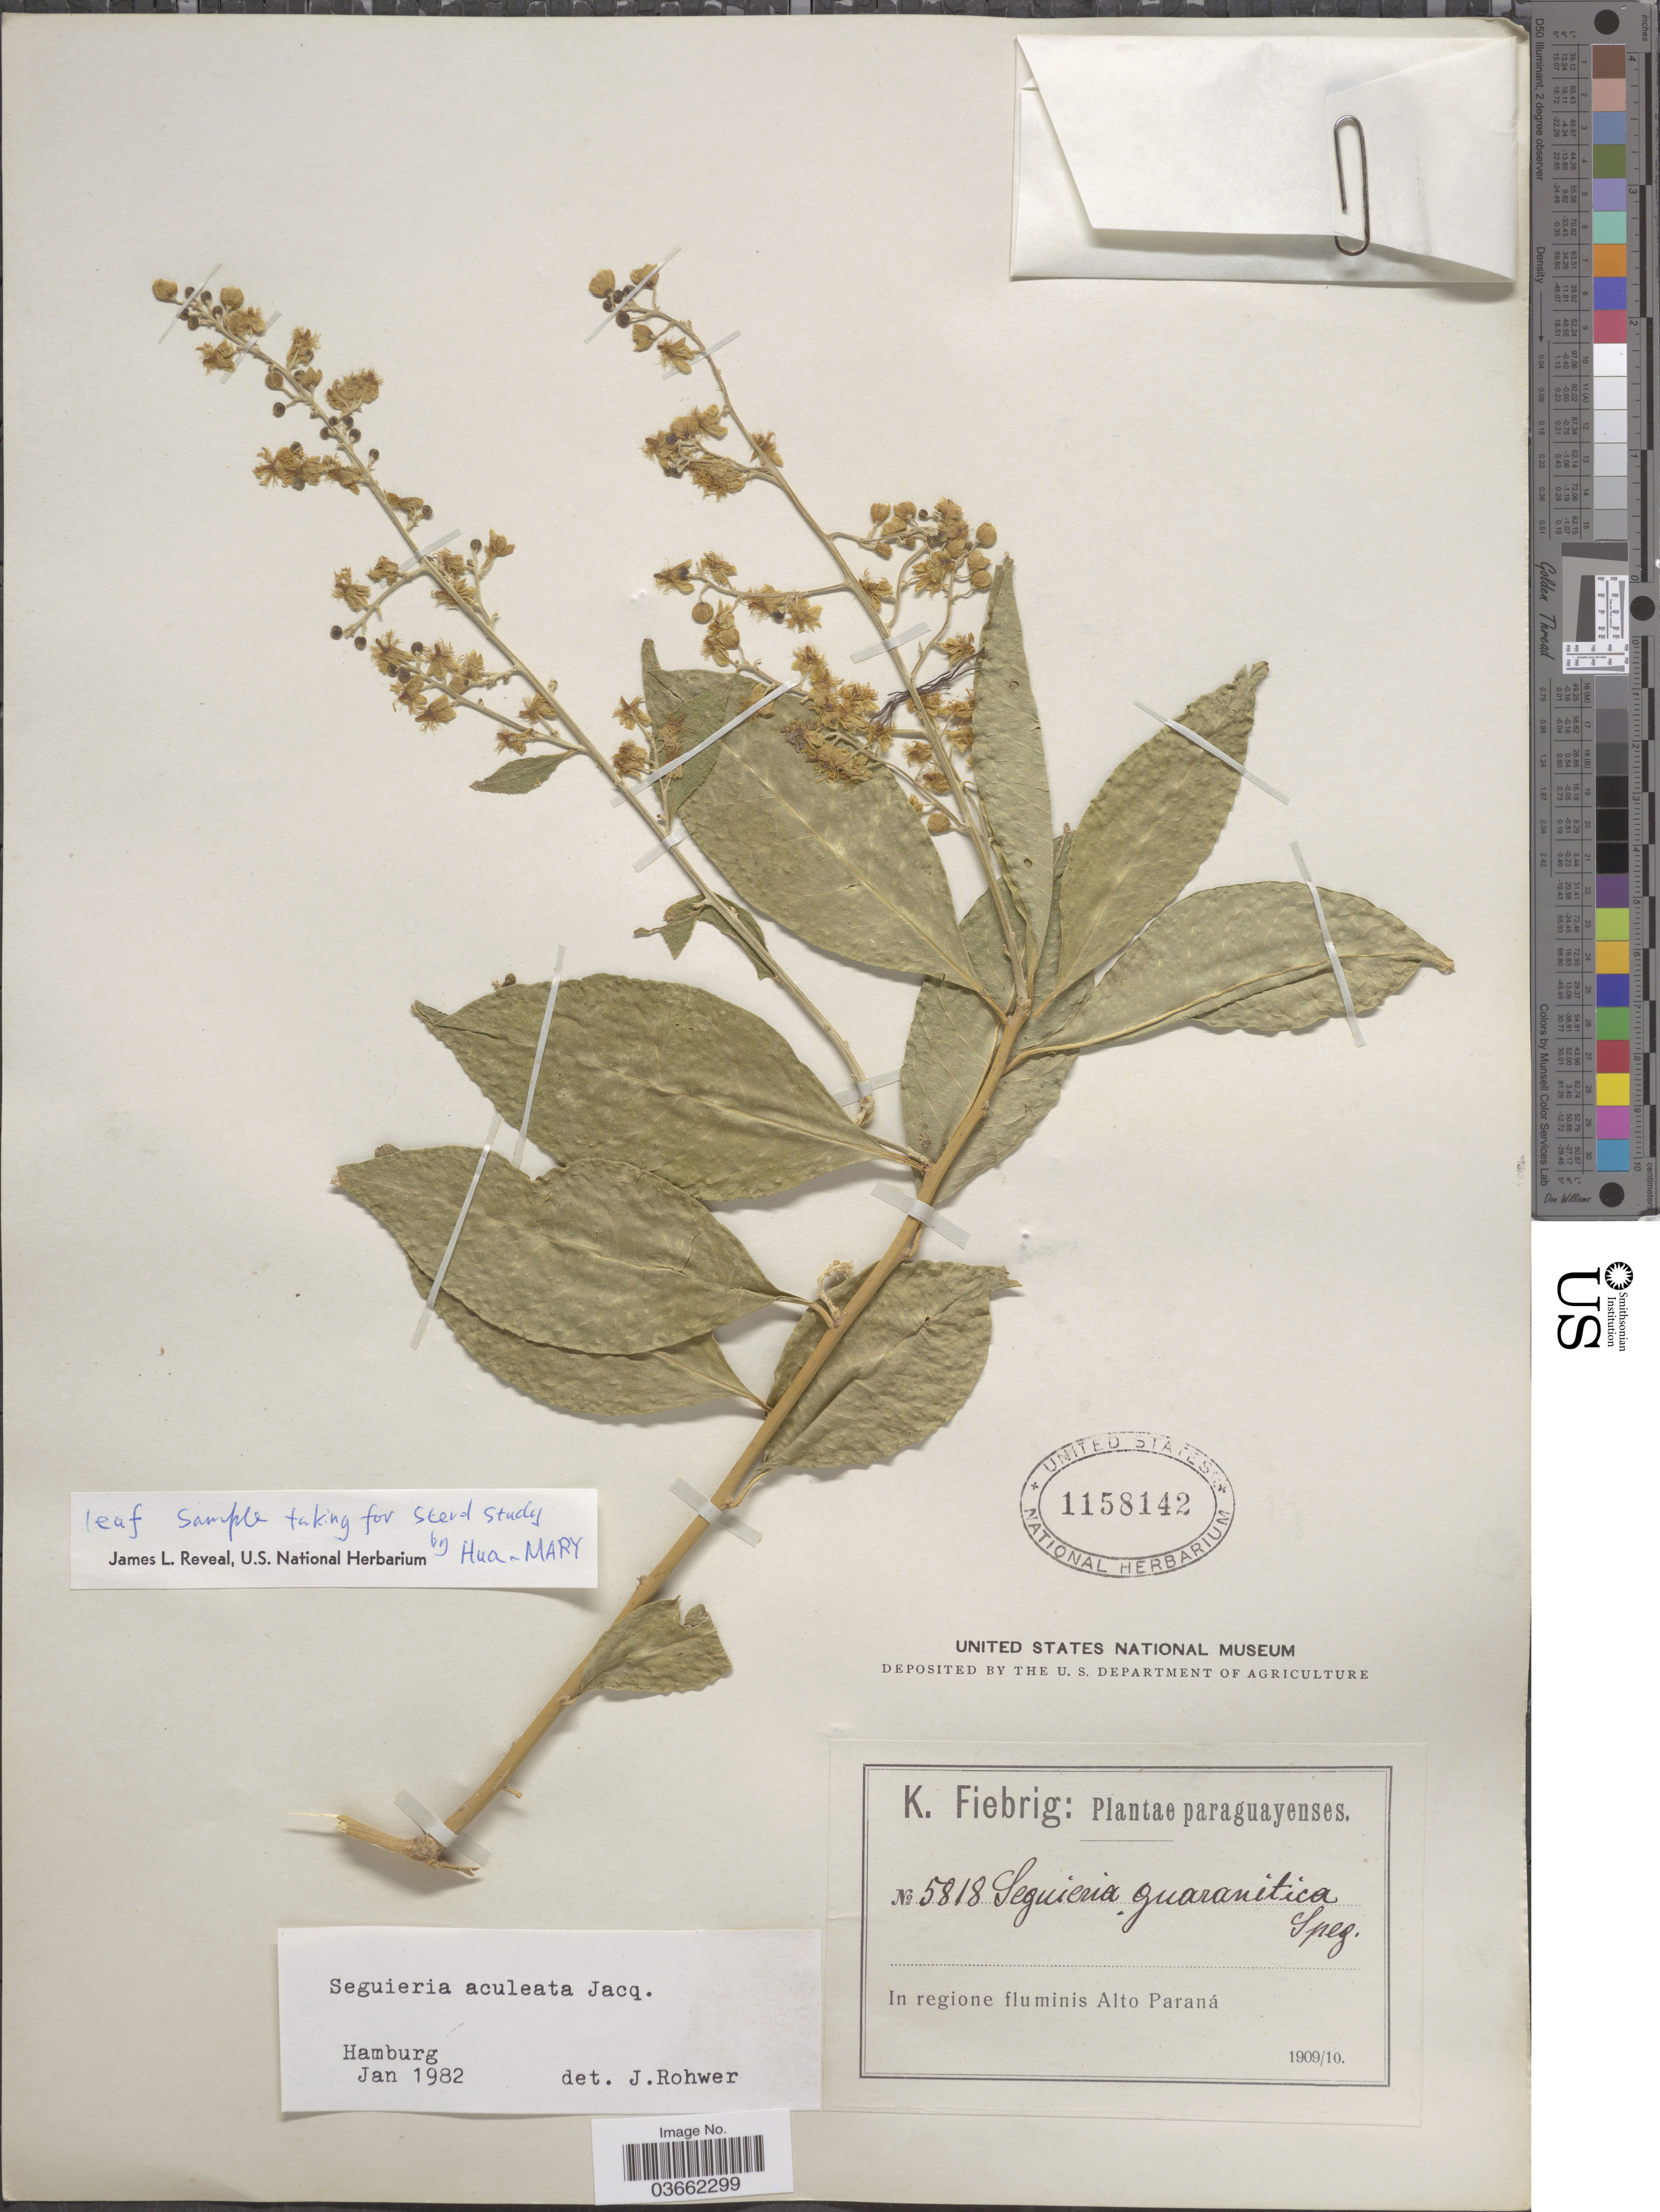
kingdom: Plantae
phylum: Tracheophyta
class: Magnoliopsida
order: Caryophyllales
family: Phytolaccaceae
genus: Seguieria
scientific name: Seguieria aculeata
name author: Jacq.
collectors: K. Fiebrig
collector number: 5818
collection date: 1909/1910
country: Paraguay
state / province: Alto Parana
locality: In regione fluminis Alto Paraná.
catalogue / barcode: US 1158142